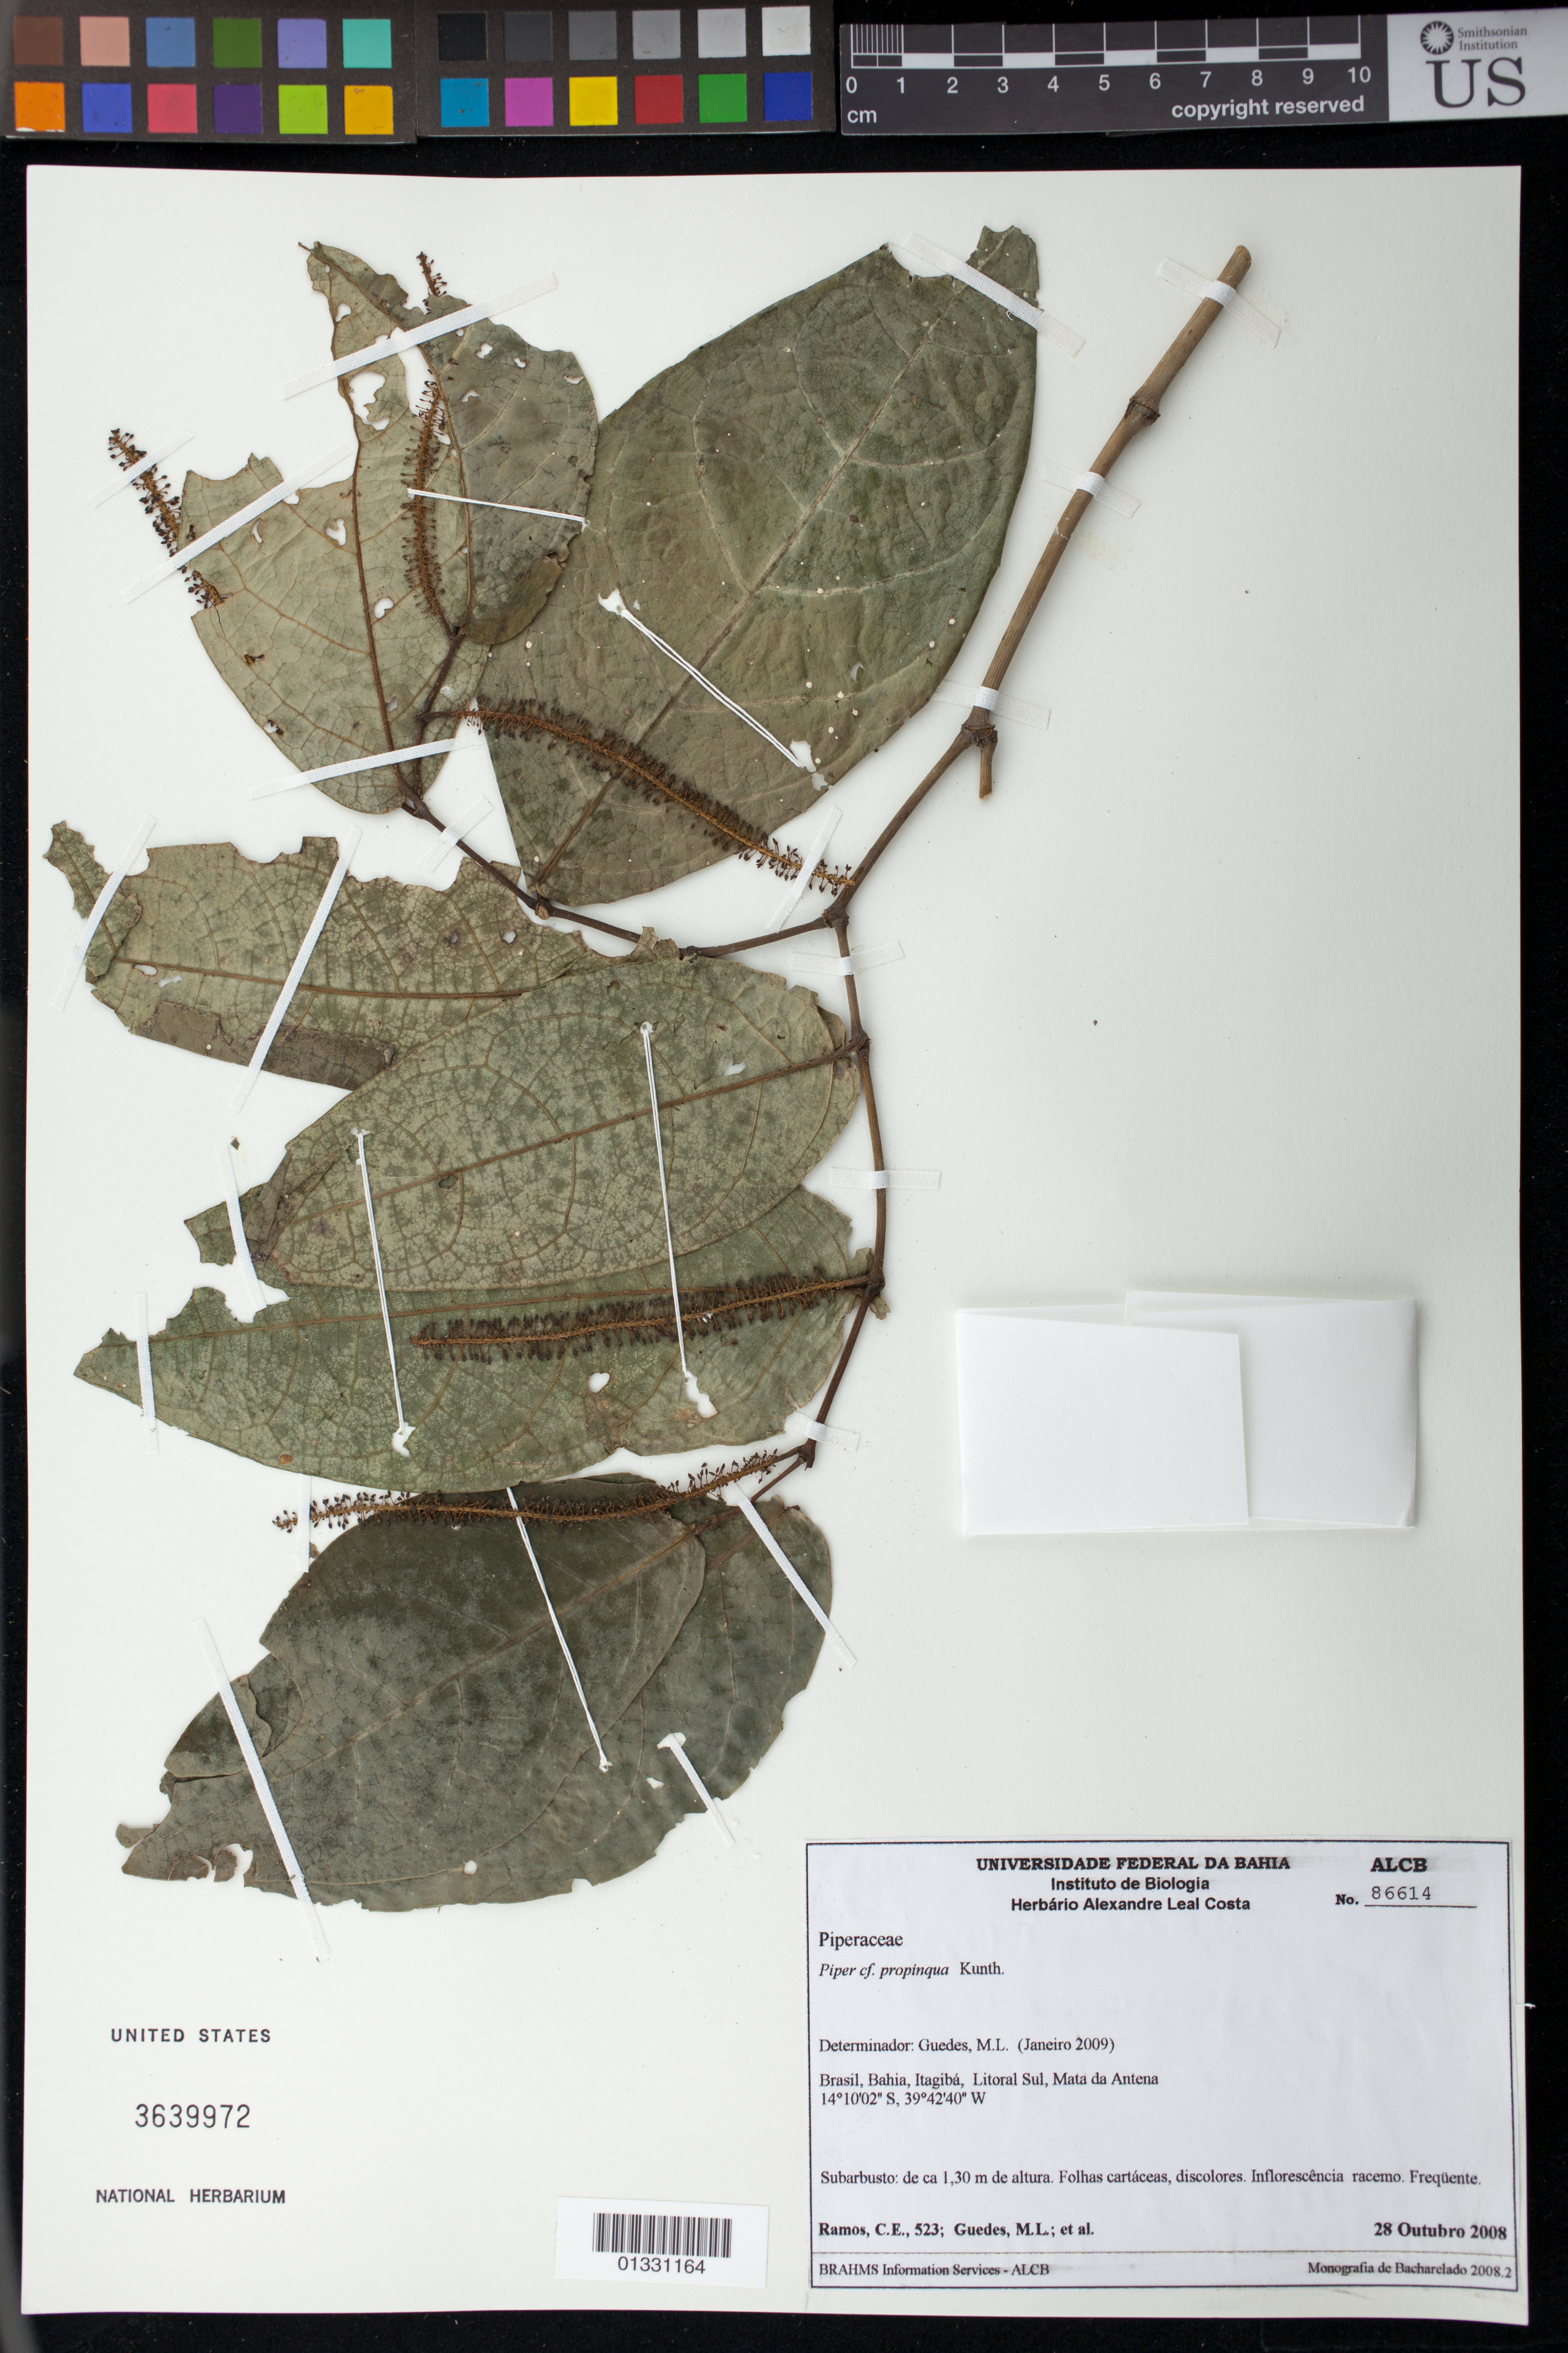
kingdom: Plantae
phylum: Tracheophyta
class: Magnoliopsida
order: Piperales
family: Piperaceae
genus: Piper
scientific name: Piper propinquum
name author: C. DC.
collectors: C. E. Ramos et al.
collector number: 523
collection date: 2008-10-28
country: Brazil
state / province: Bahia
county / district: Itagibá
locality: Litoral Sul. Mata da Antena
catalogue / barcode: US 3639972